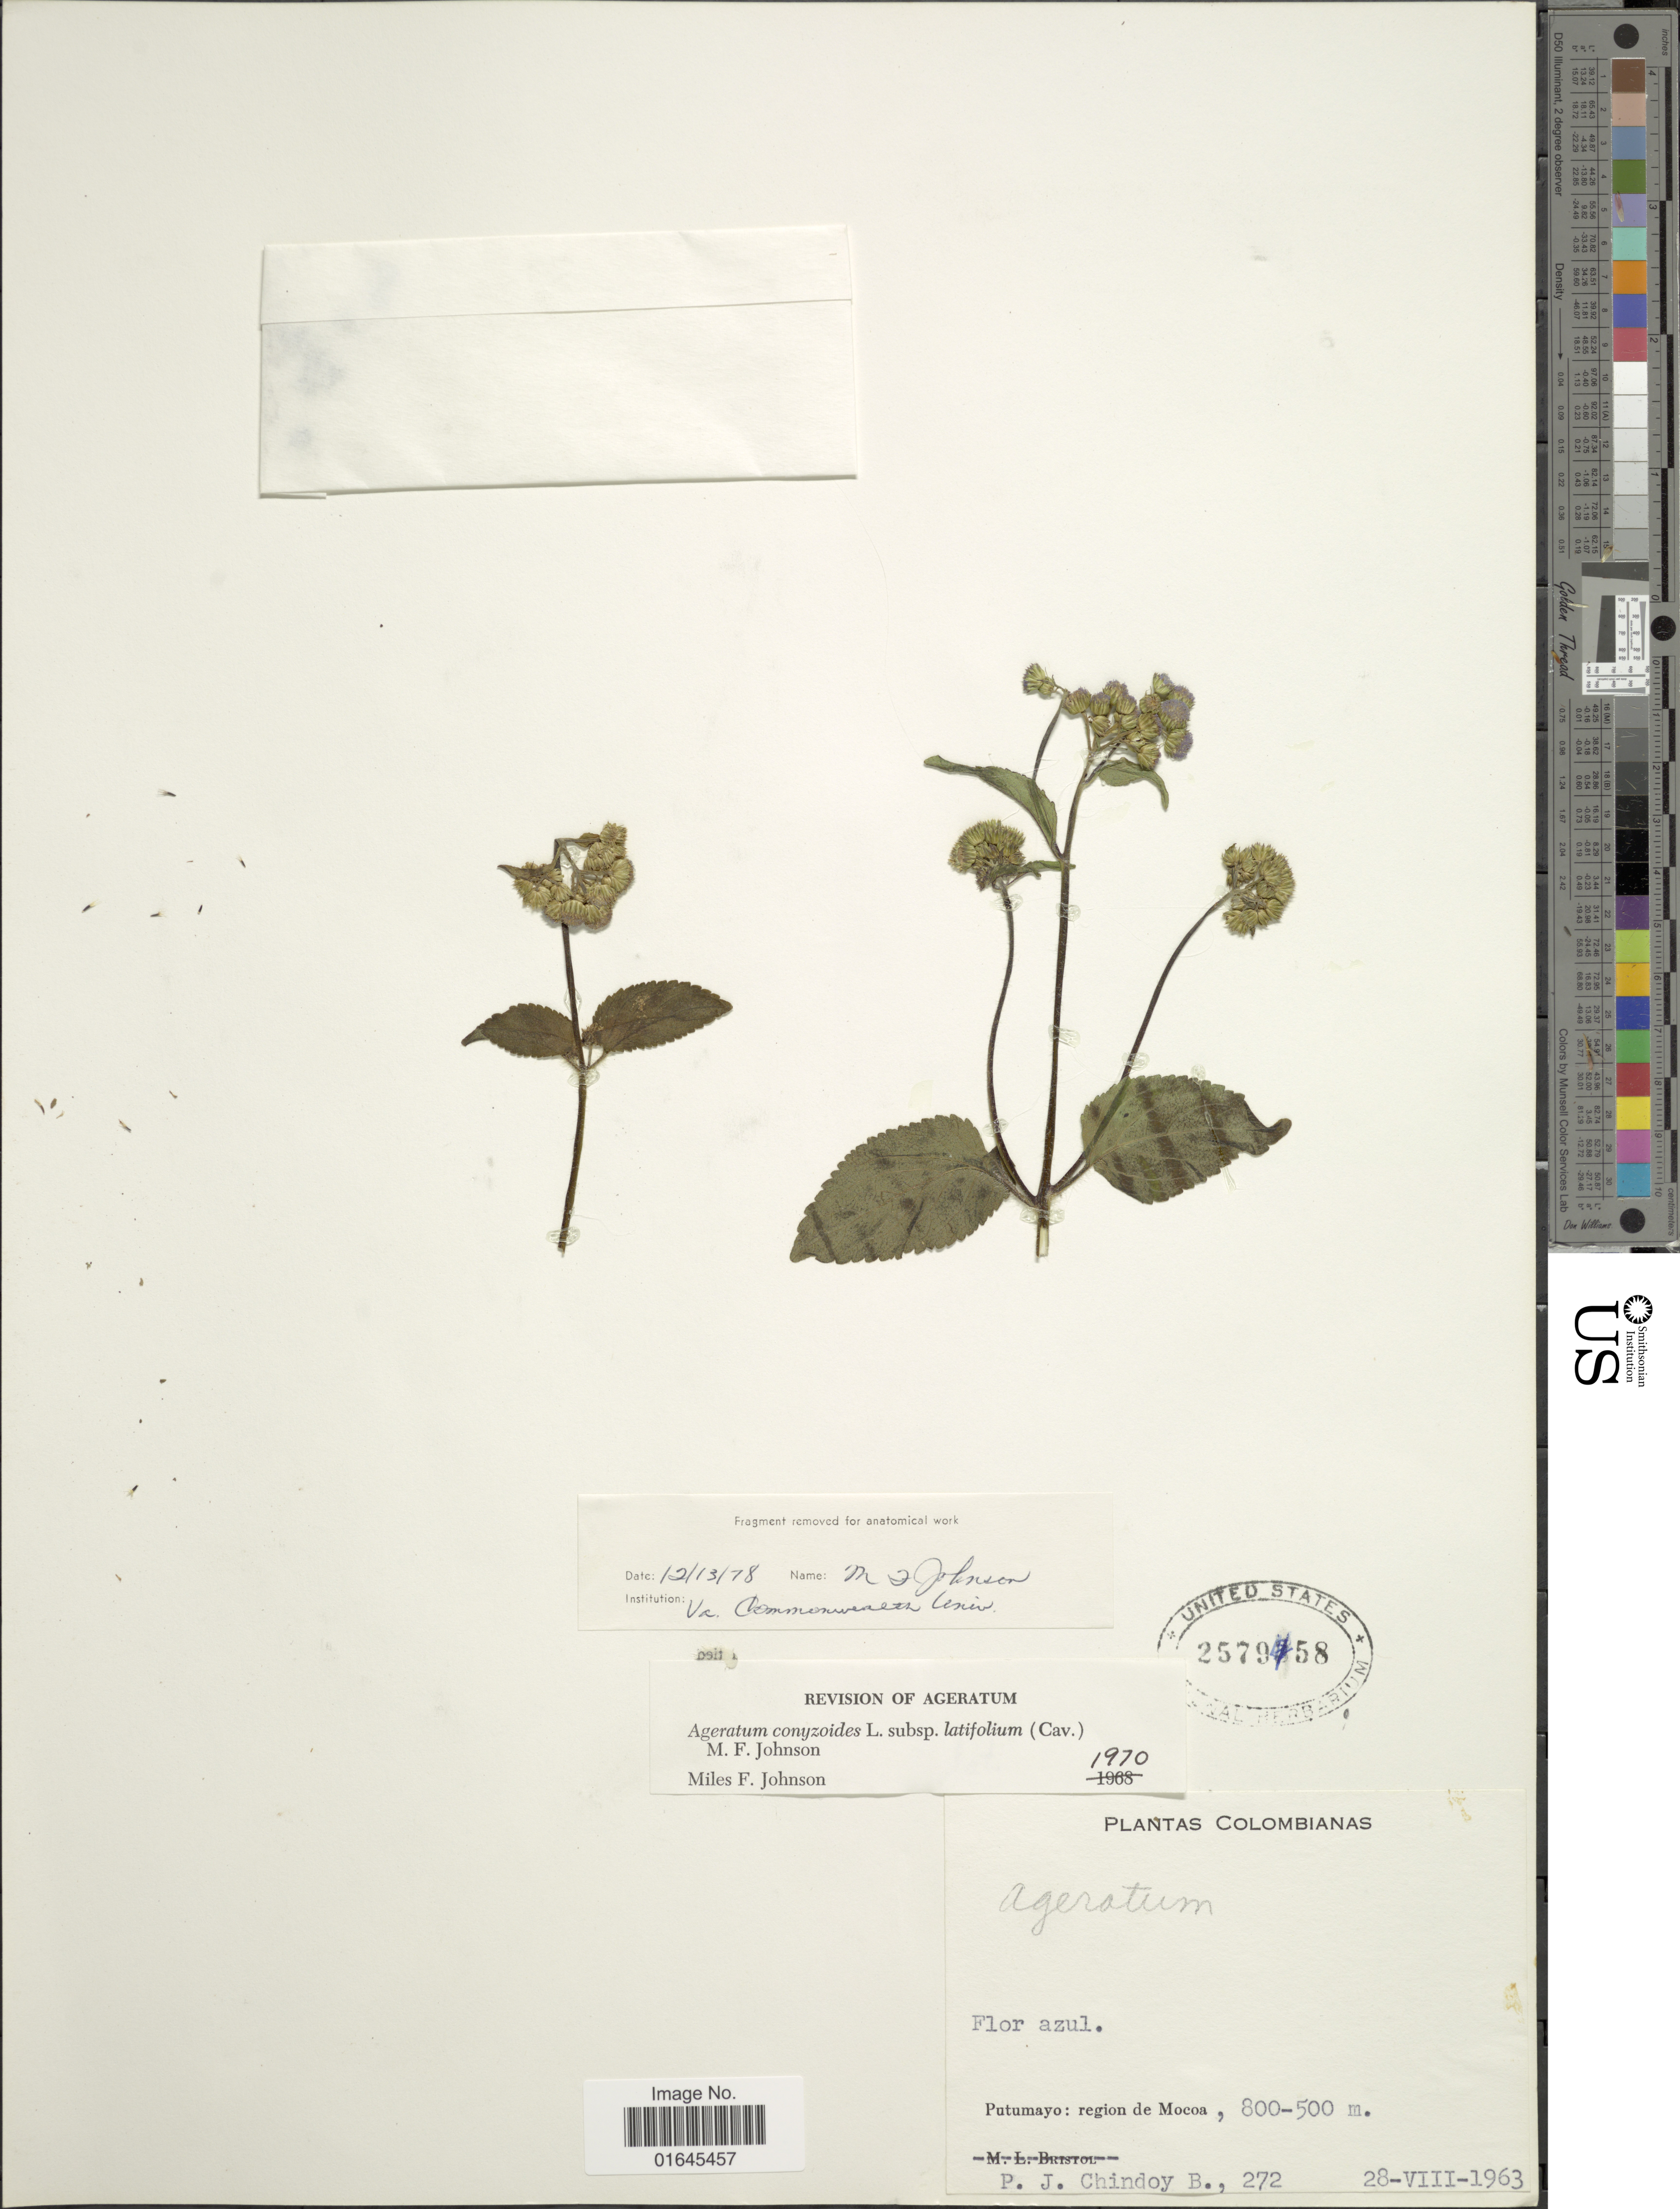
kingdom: Plantae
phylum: Tracheophyta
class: Magnoliopsida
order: Asterales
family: Asteraceae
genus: Ageratum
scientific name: Ageratum conyzoides subsp. latifolium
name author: (Cav.) M.F. Johnson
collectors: P. Chindoy B.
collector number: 272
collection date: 1963-08-28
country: Colombia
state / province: Putumayo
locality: Region de Mocoa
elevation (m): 500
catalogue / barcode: US 2579458